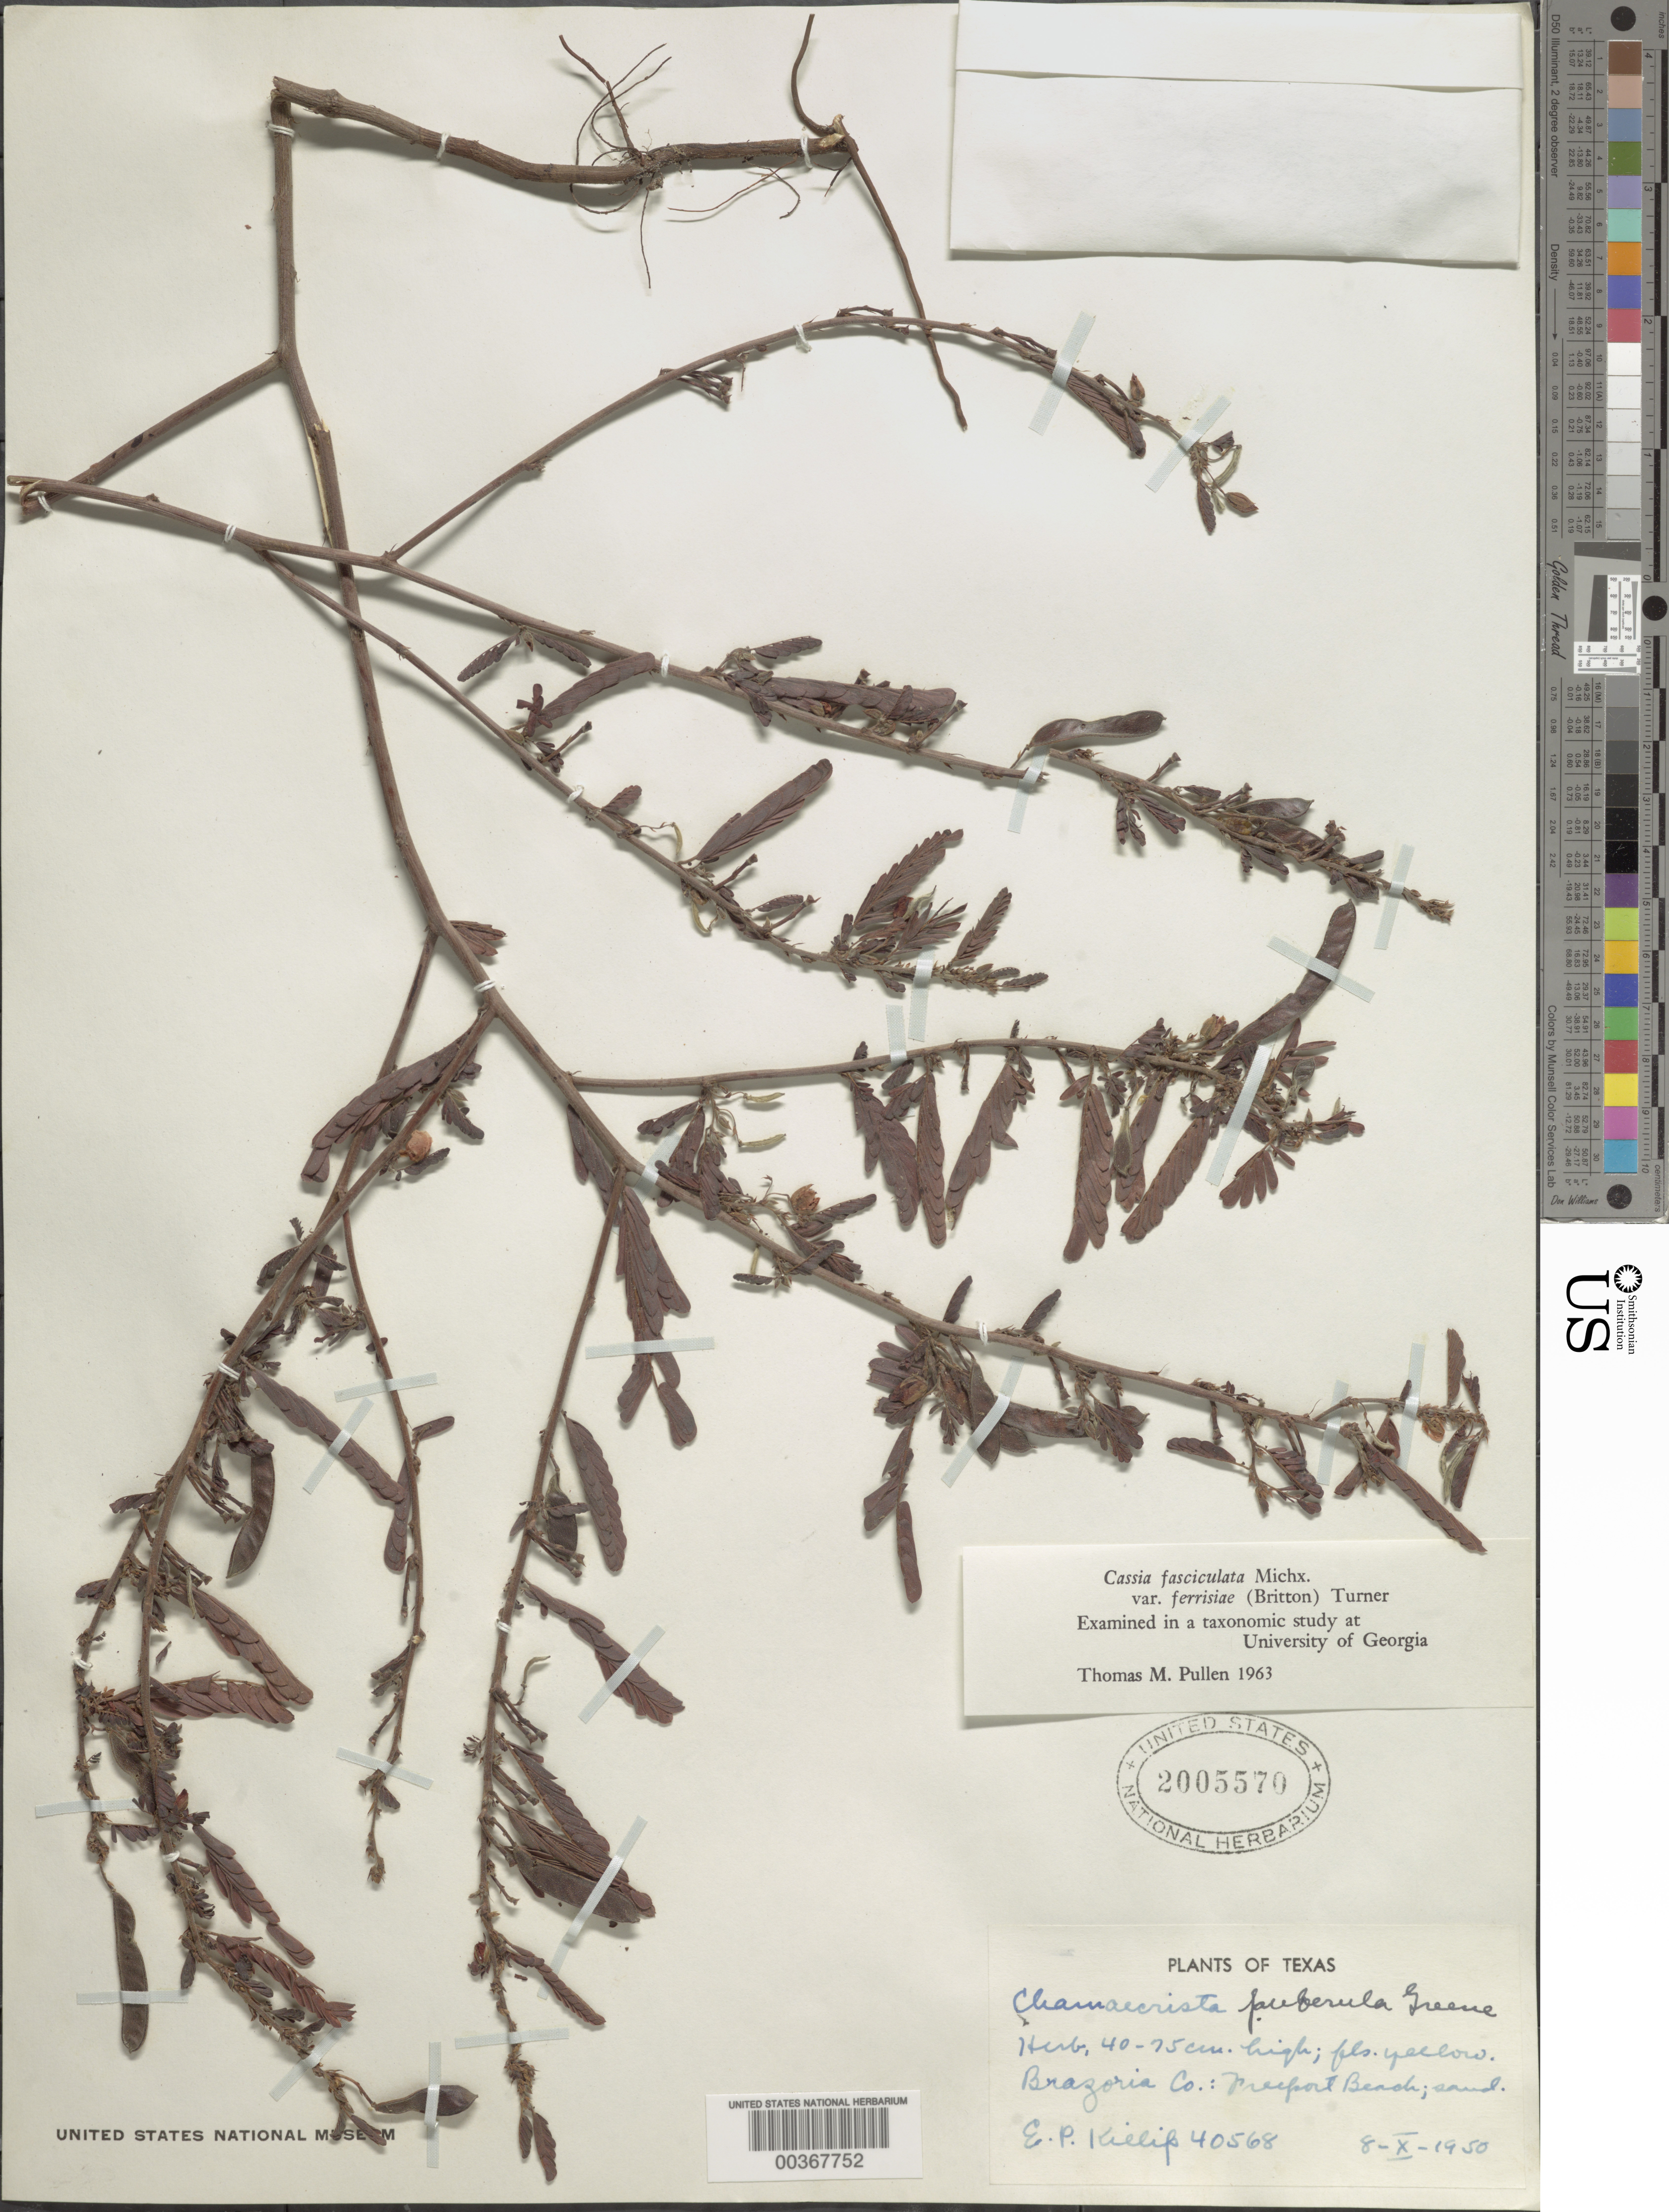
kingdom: Plantae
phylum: Tracheophyta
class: Magnoliopsida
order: Fabales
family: Fabaceae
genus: Cassia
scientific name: Cassia fasciculata var. ferrisiae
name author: (Britton) B.L. Turner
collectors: E. P. Killip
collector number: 40568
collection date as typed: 08 Oct 1950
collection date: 1950-10-08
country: United States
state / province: Texas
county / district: Brazoria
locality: Freeport beach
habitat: Sand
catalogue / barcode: US 2005570